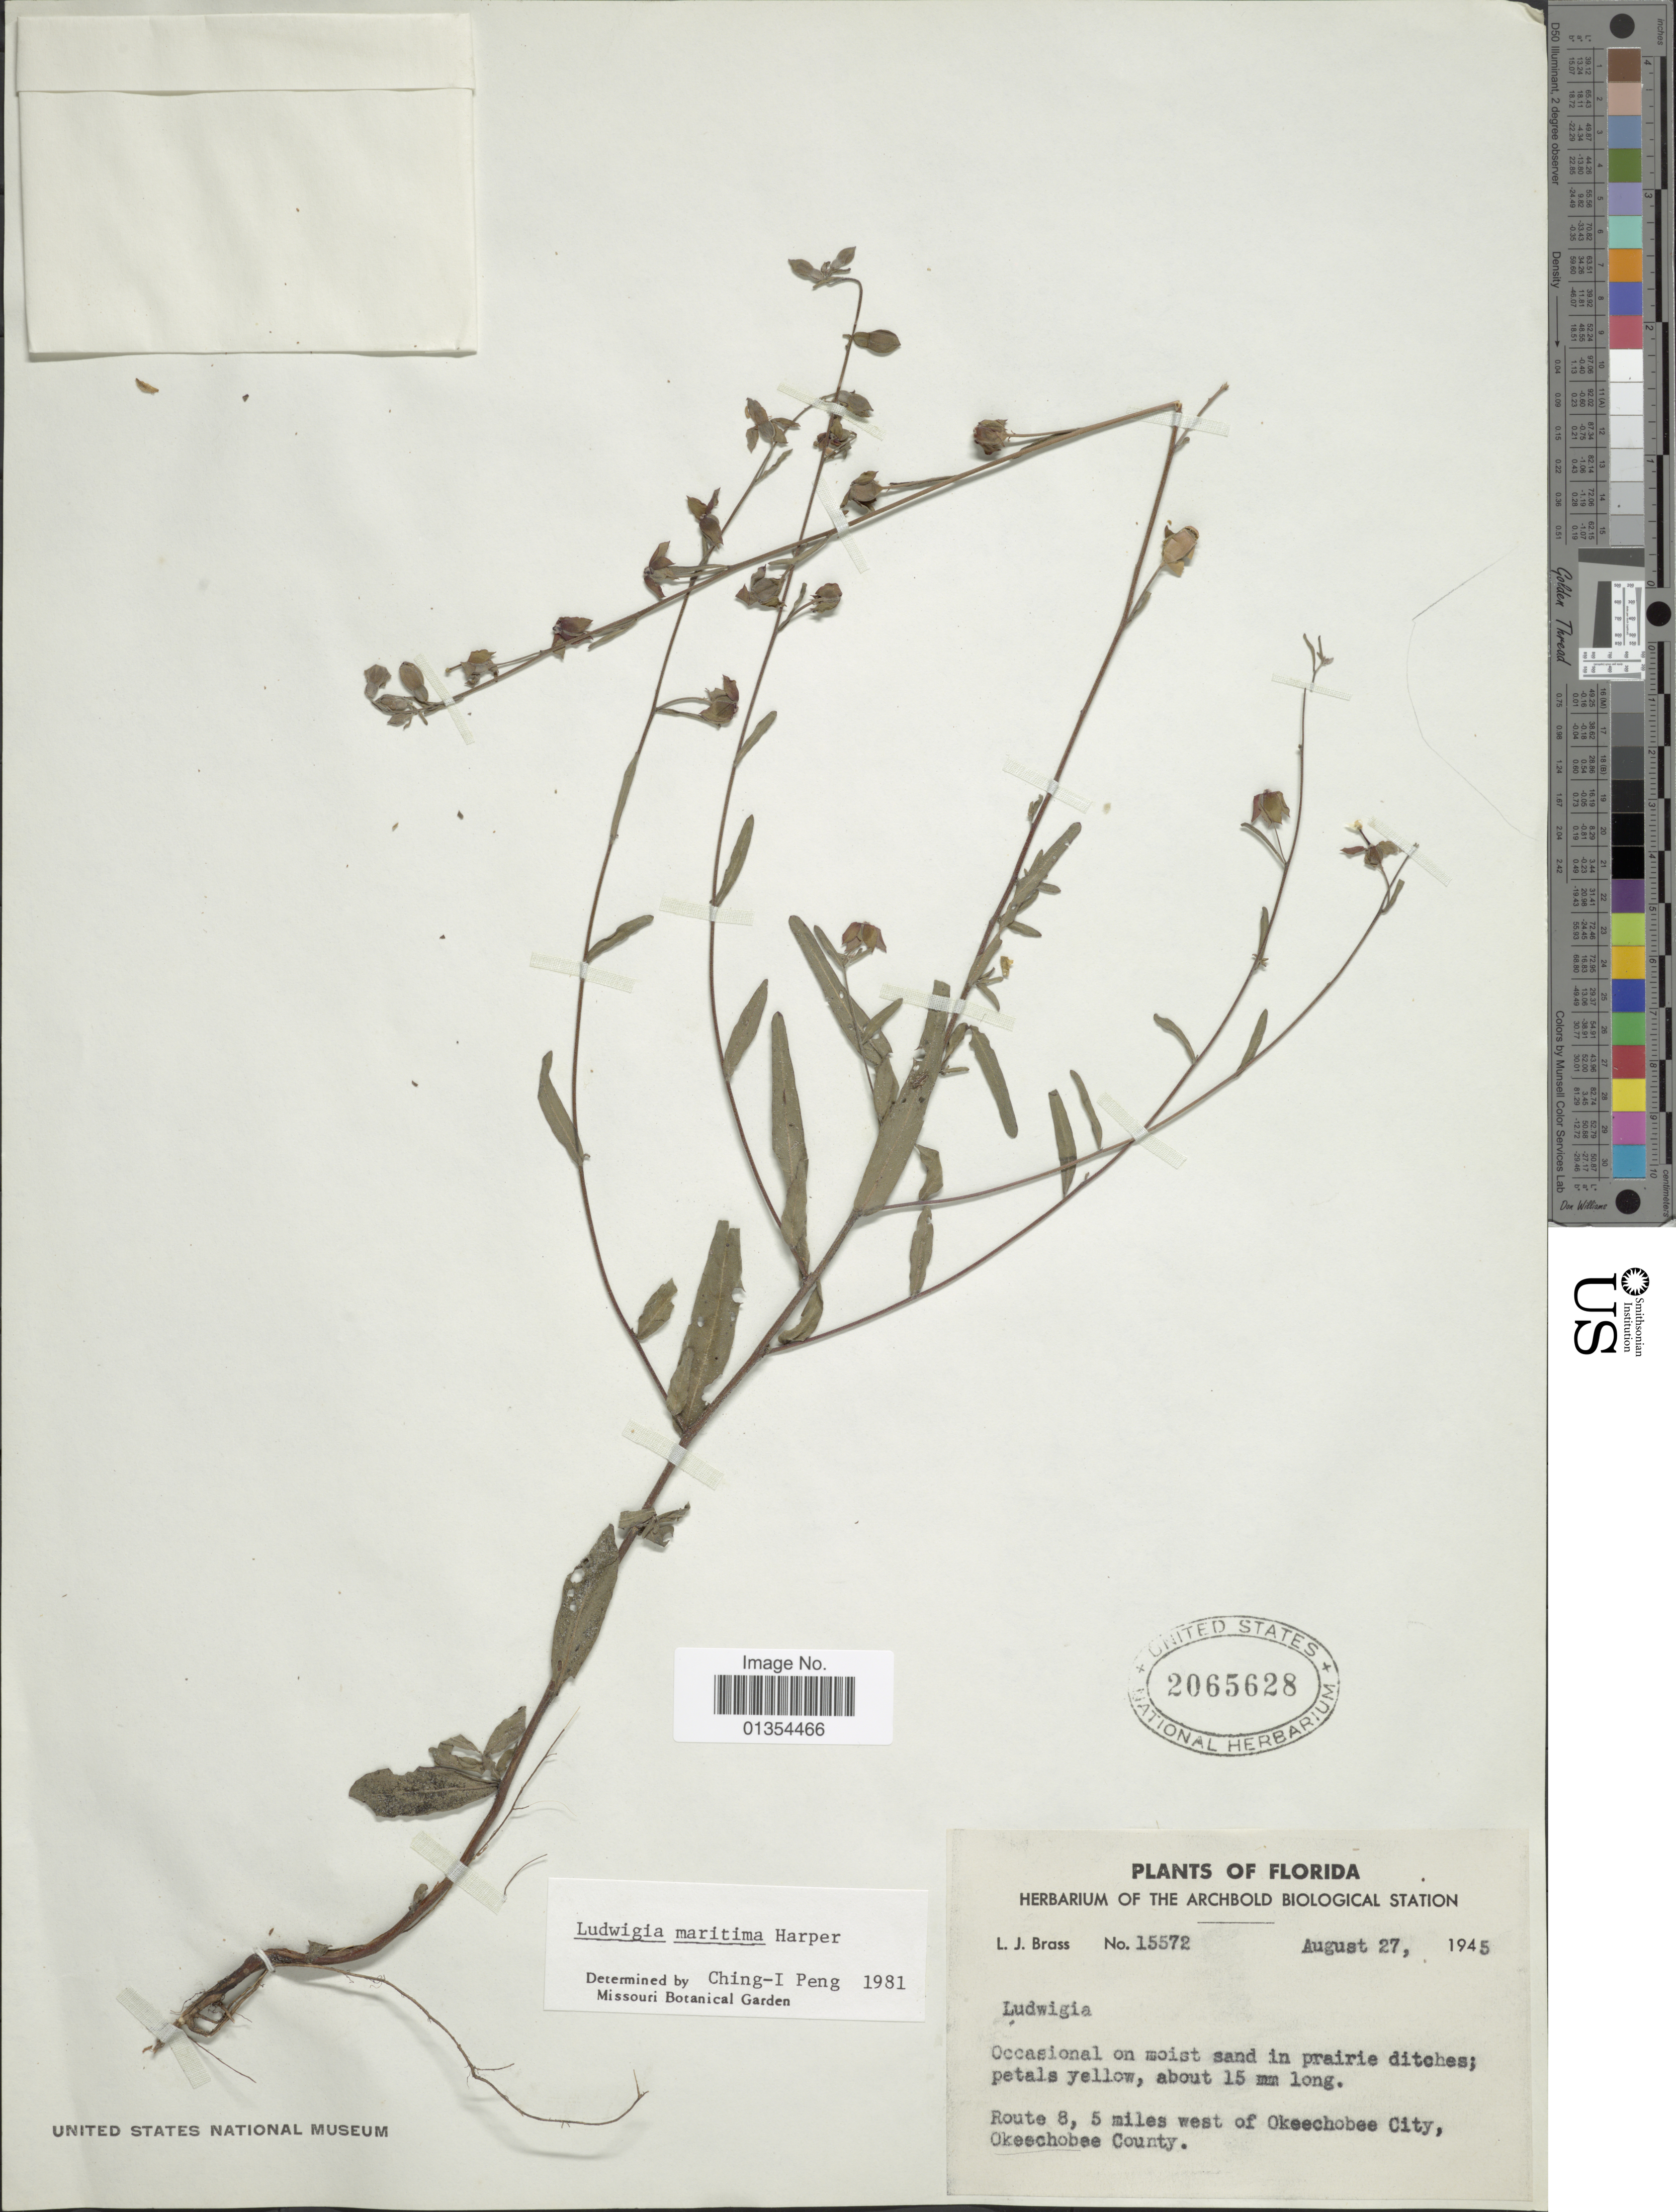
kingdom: Plantae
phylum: Tracheophyta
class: Magnoliopsida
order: Myrtales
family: Onagraceae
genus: Ludwigia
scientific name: Ludwigia maritima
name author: R.M. Harper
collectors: L. J. Brass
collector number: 15572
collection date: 1945-08-27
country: United States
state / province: Florida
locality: Route 8, 5 miles west of Okeechobee City, Okeschobee County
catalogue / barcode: US 2065628